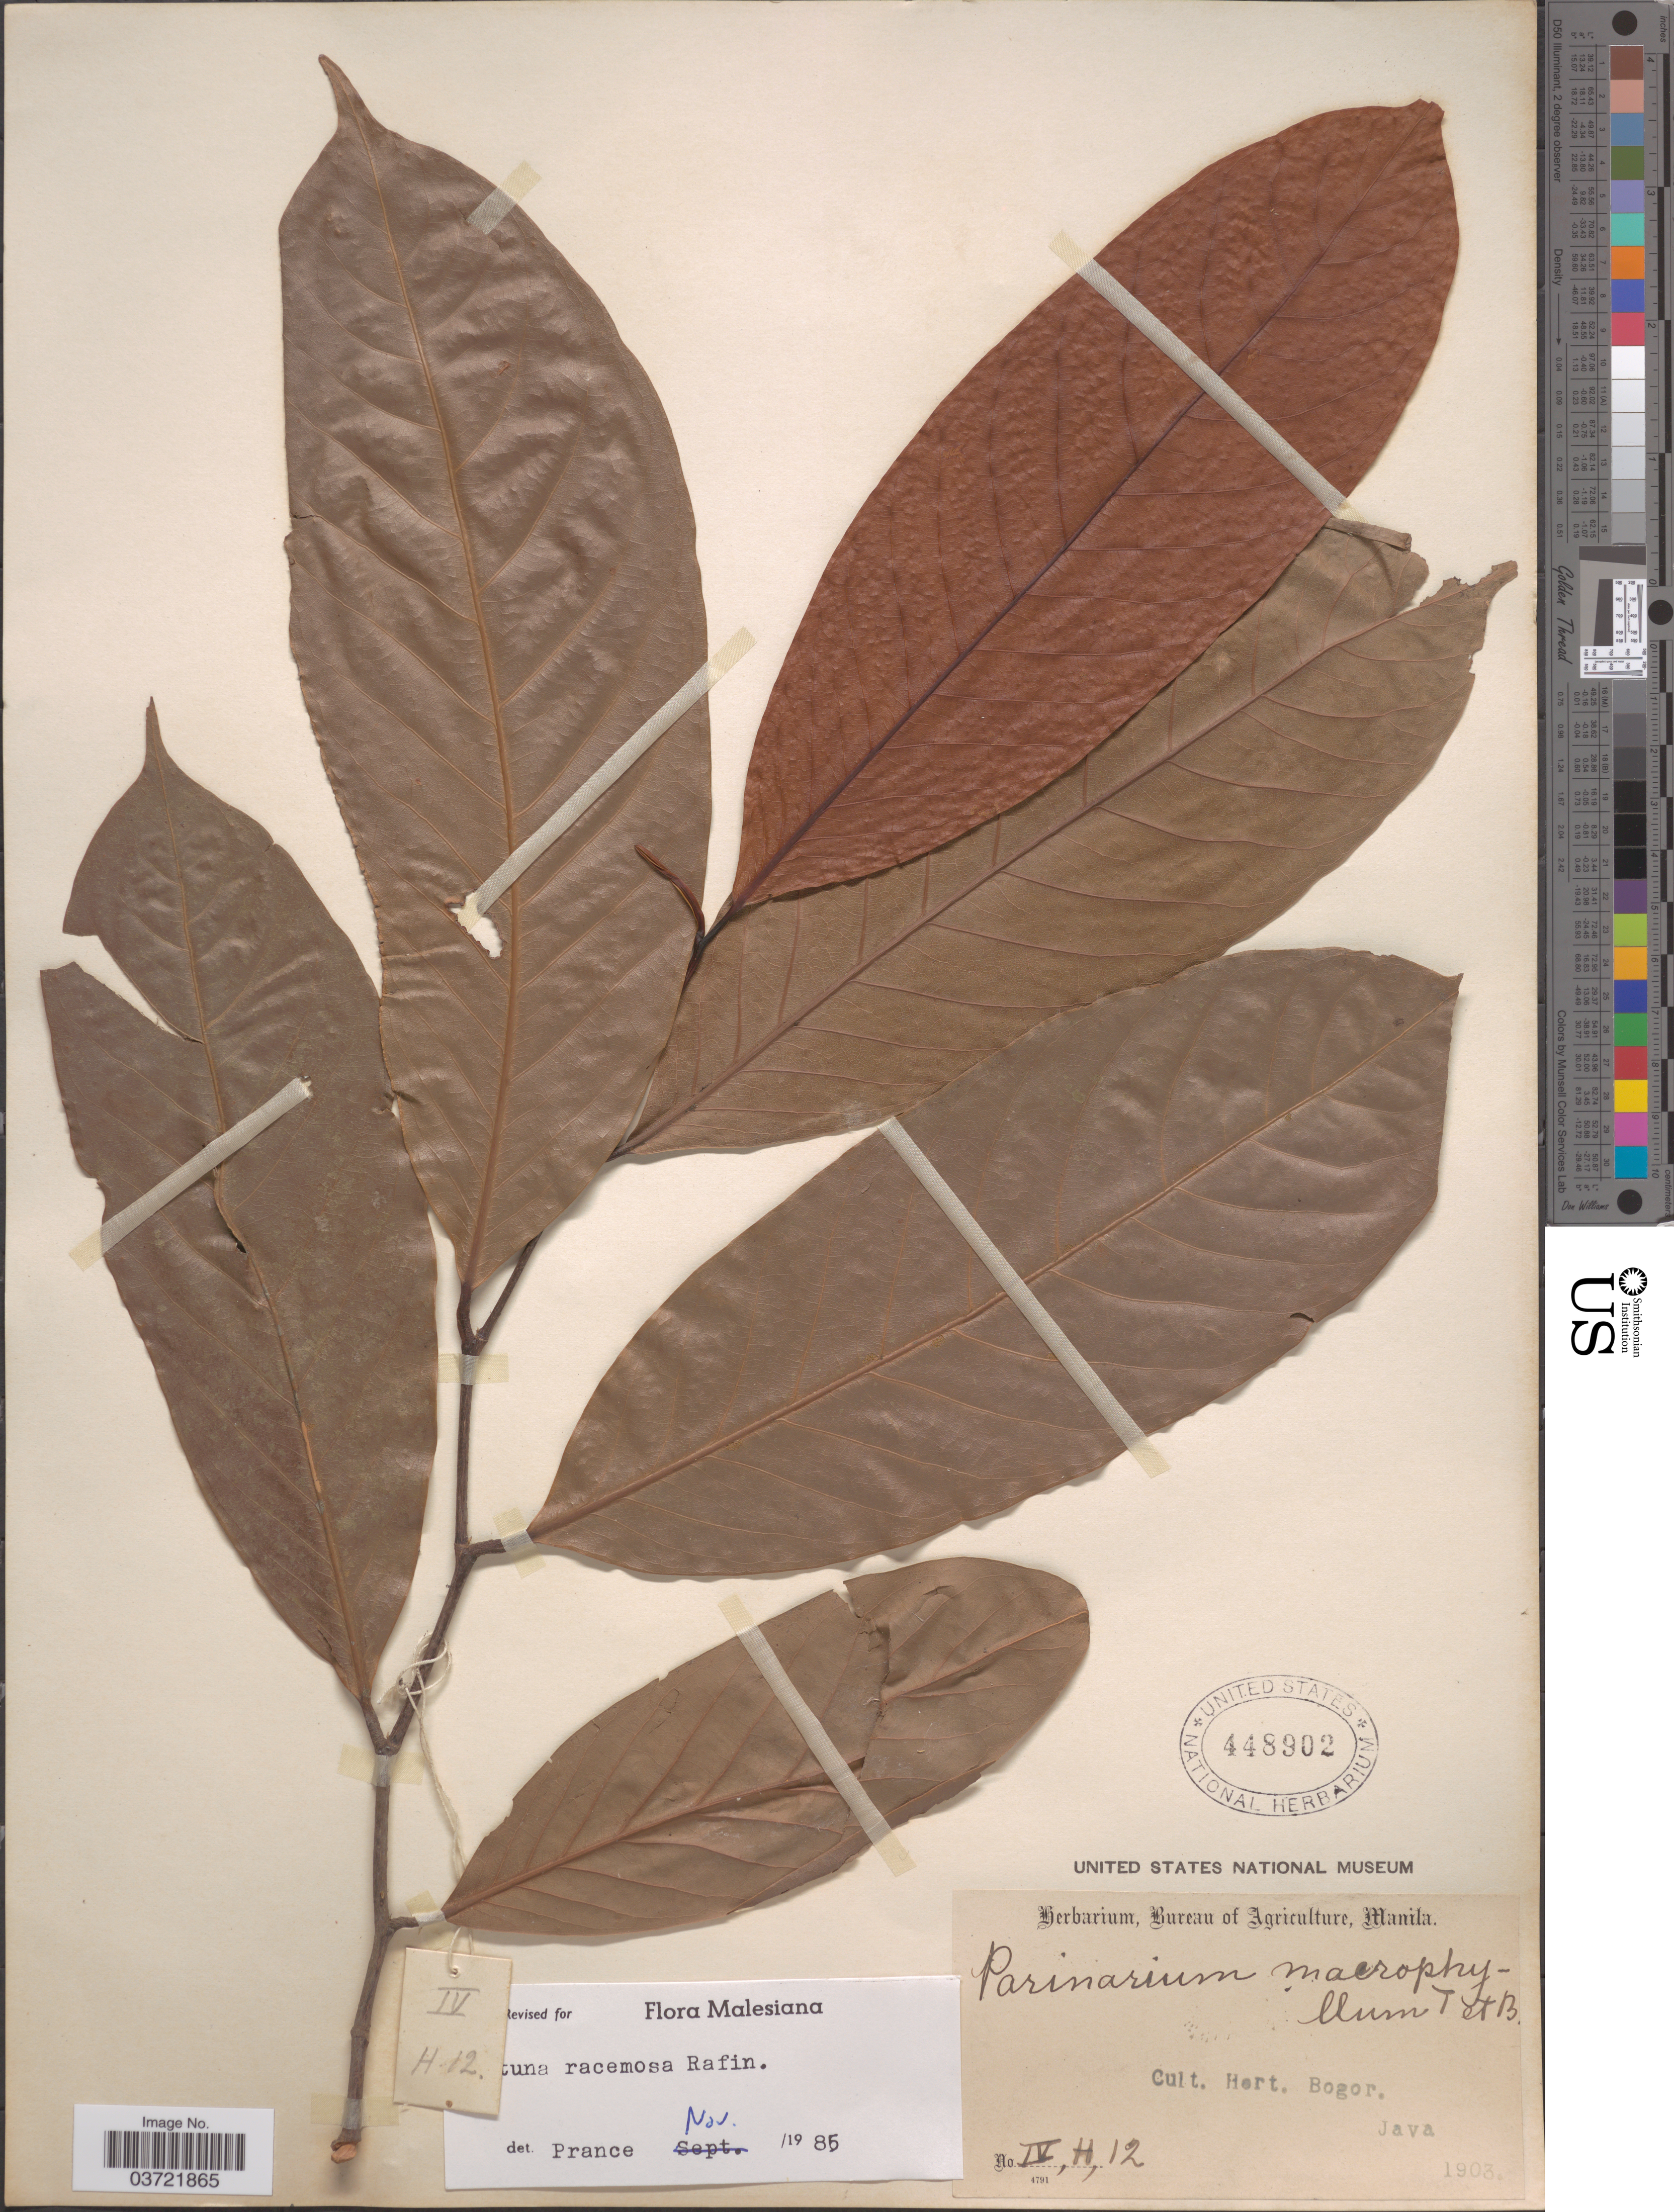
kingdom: Plantae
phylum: Tracheophyta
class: Magnoliopsida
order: Malpighiales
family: Chrysobalanaceae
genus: Atuna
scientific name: Atuna racemosa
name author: Raf.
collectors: Ex herb. Bureau of Agriculture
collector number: IV, H, 12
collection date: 1903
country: Indonesia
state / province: Java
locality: Cult. Hort. Bogor.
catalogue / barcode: US 448902